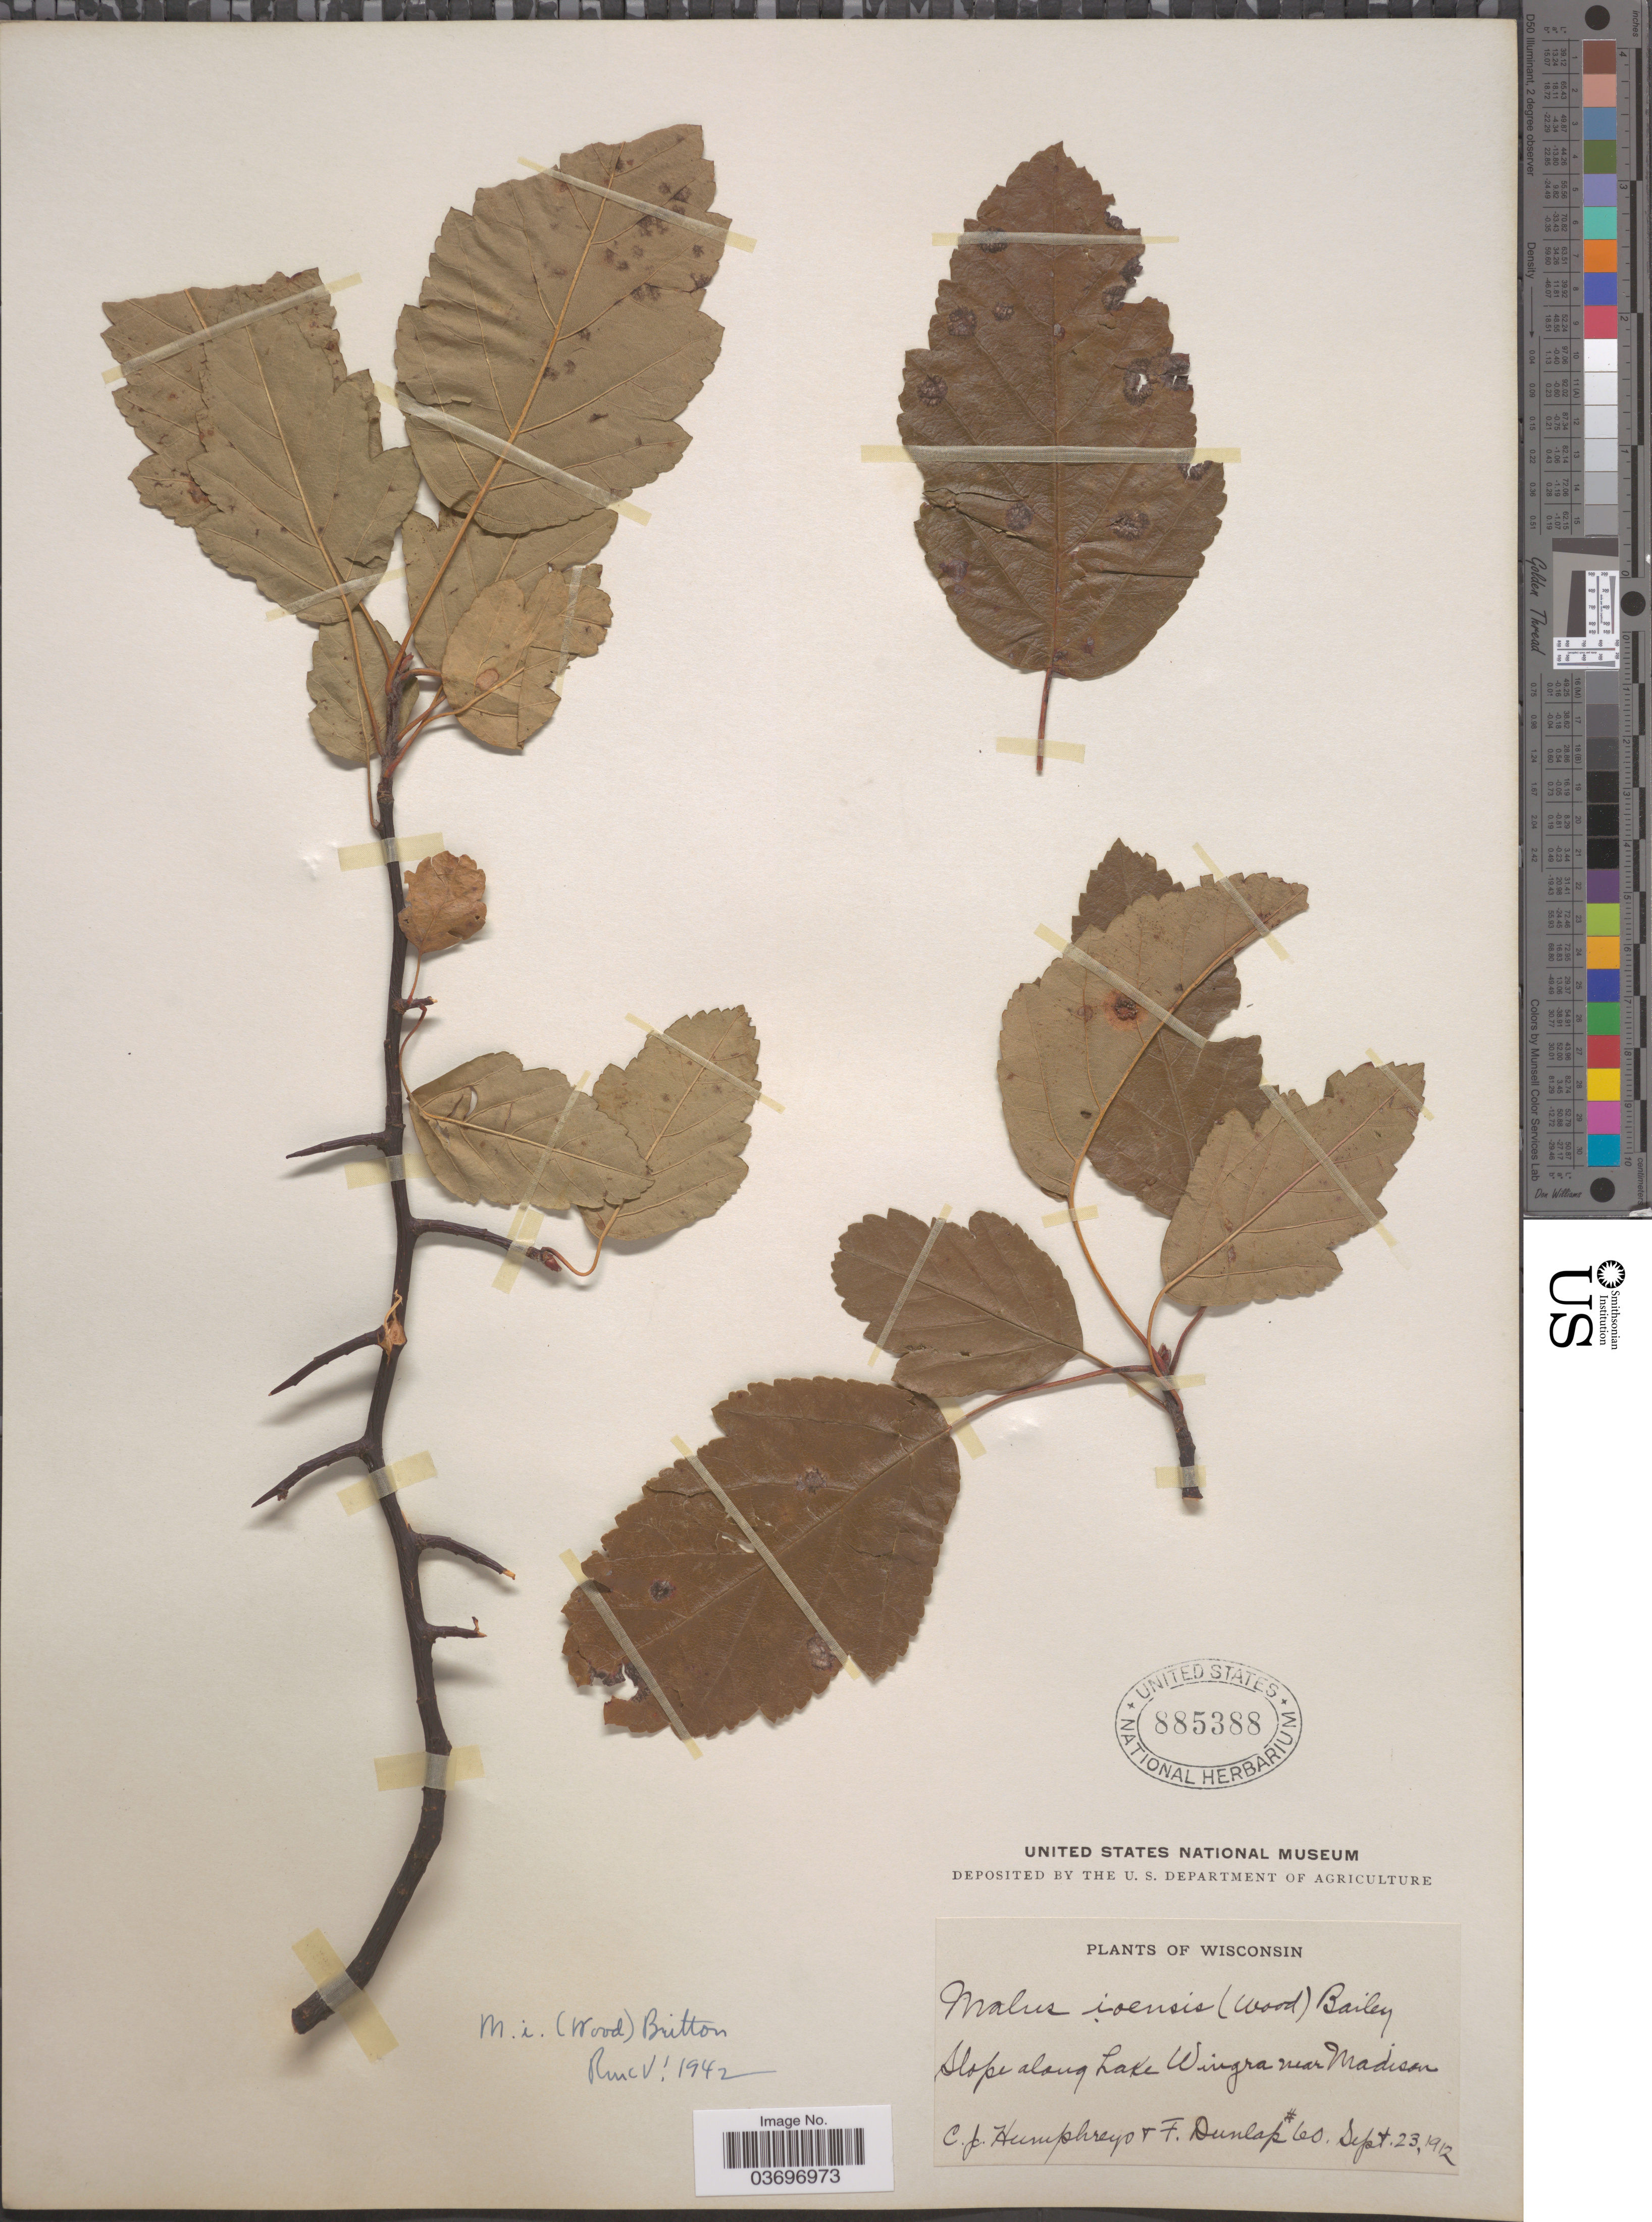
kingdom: Plantae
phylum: Tracheophyta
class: Magnoliopsida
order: Rosales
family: Rosaceae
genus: Malus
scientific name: Malus ioensis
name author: (Alph. Wood) Britton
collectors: C. Humphrey & F. Dunlap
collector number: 60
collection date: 1912-09-23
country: United States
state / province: Wisconsin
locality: Slope along Lake Wingra near Madison.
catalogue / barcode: US 885388